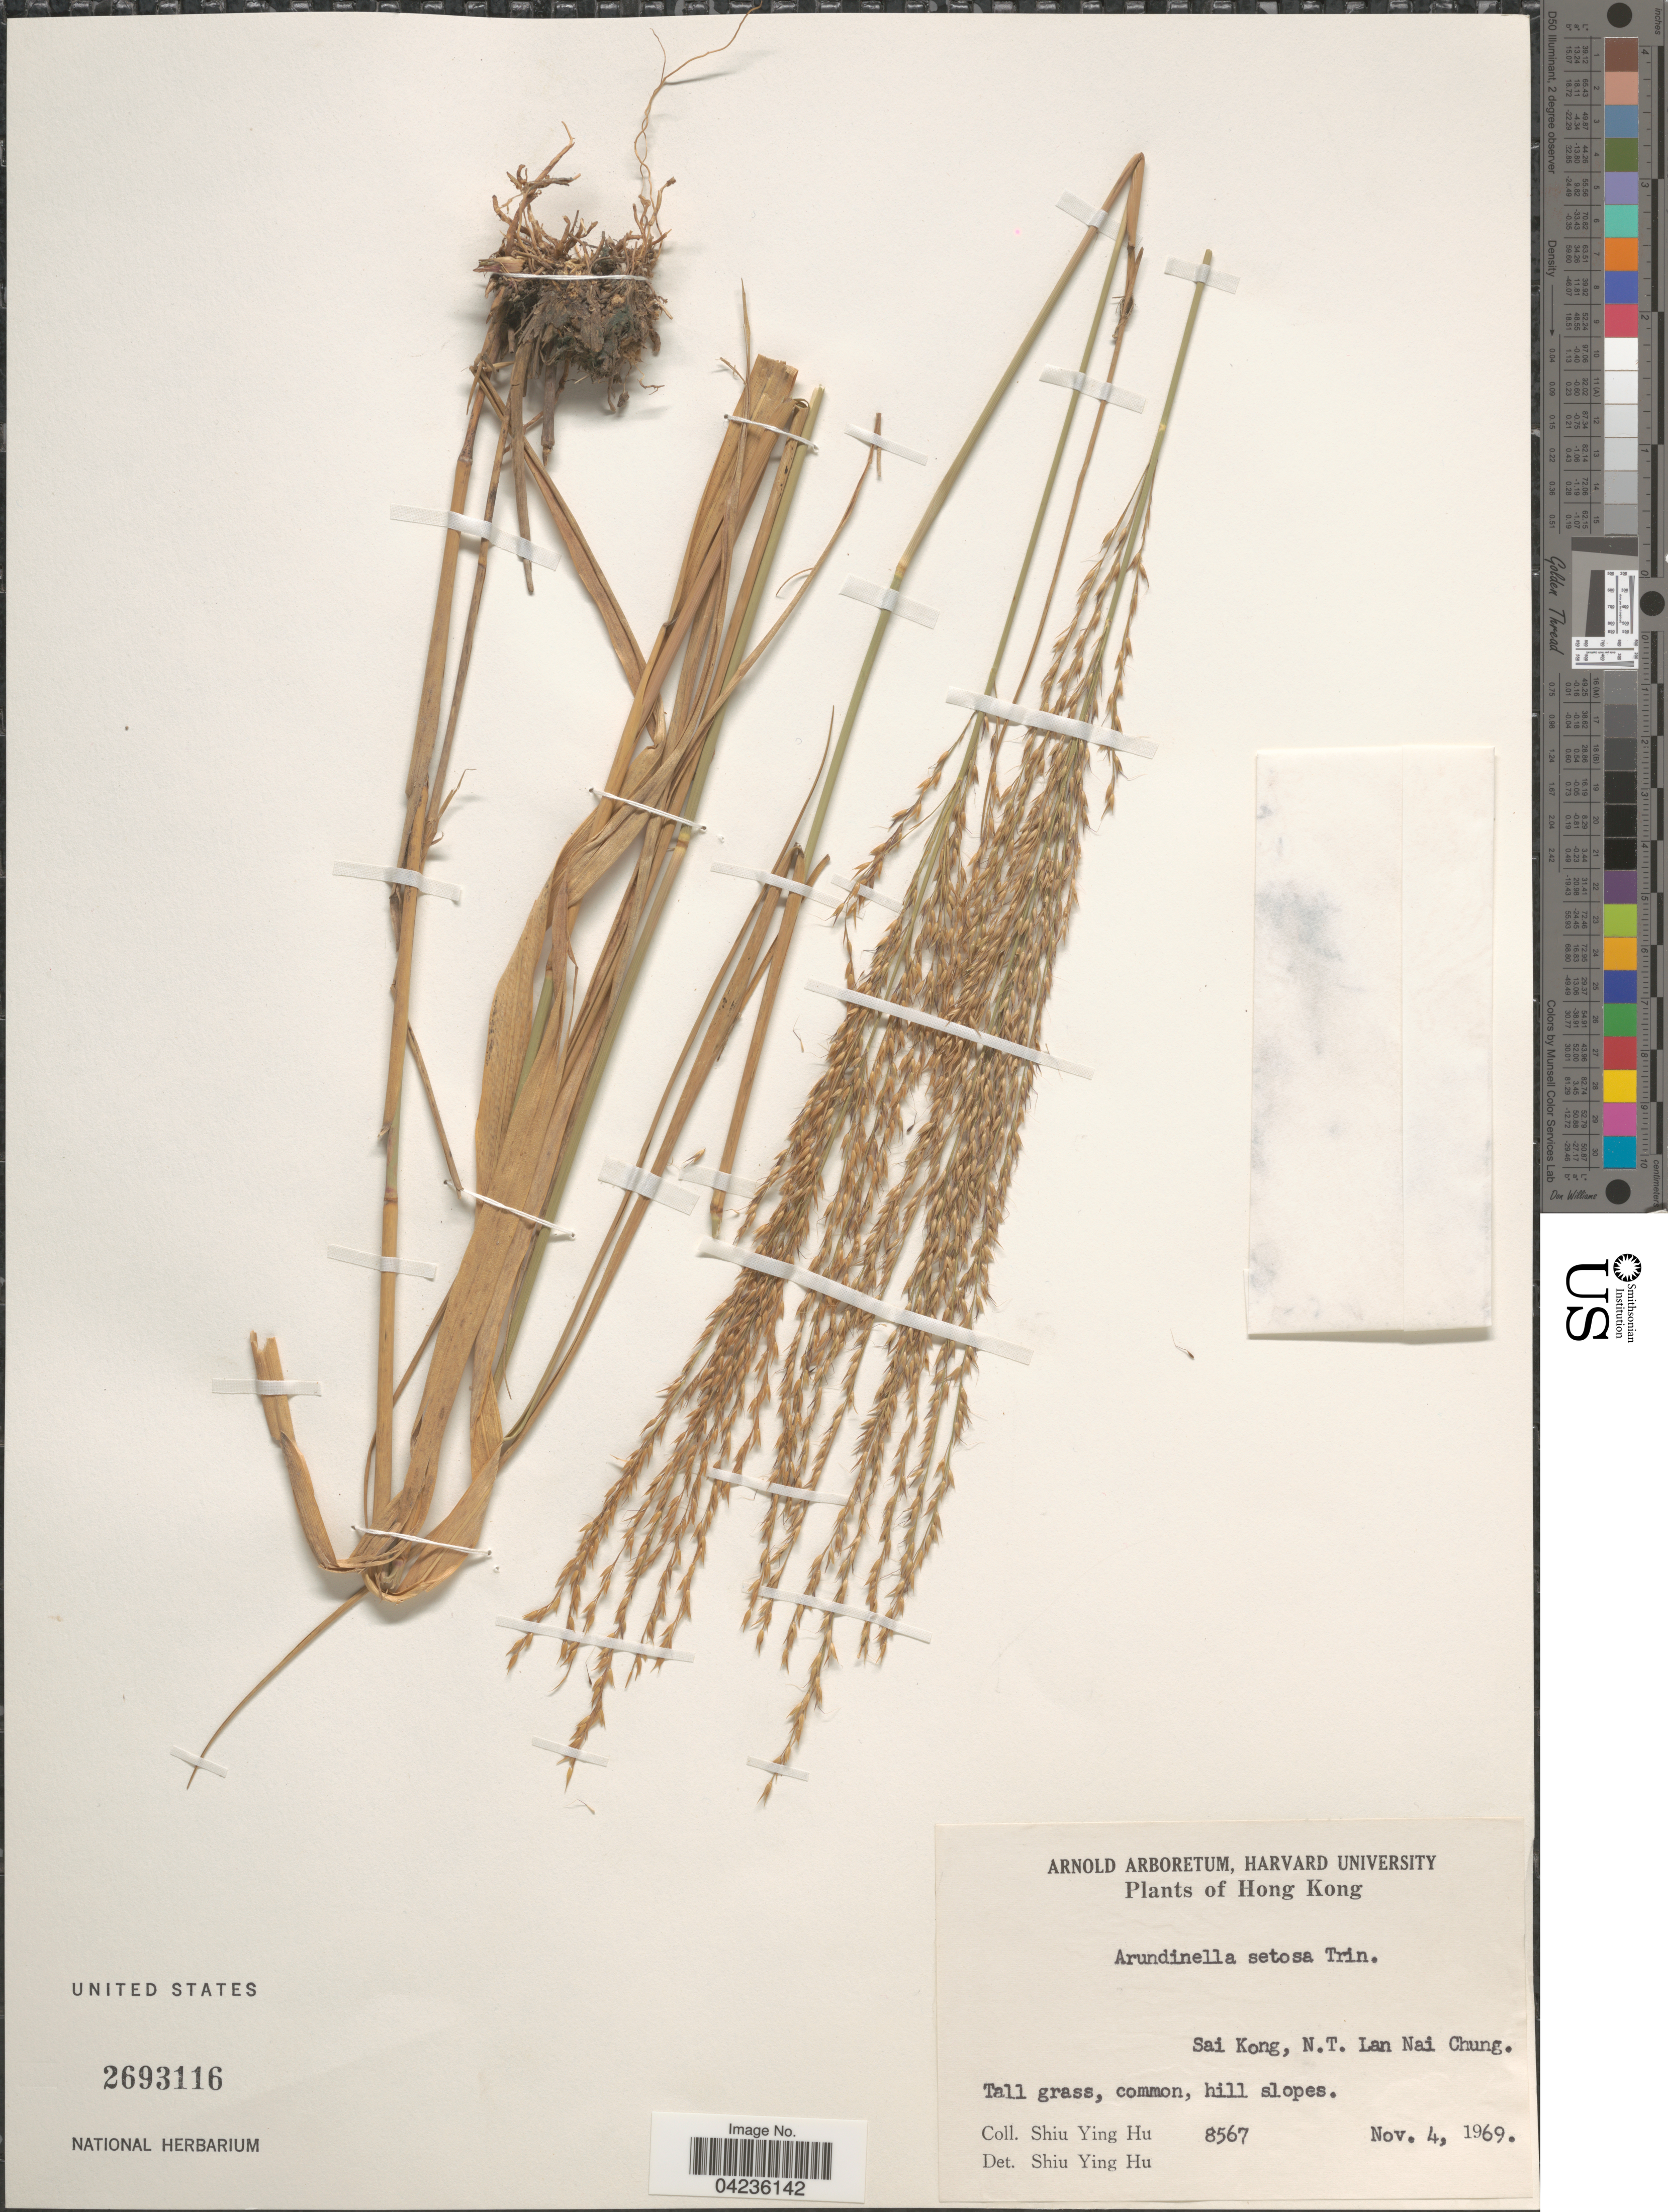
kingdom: Plantae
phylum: Tracheophyta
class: Liliopsida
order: Poales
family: Poaceae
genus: Arundinella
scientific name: Arundinella setosa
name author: Trin.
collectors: S. Y. Hu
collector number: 8567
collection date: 1969-11-04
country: China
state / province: Hong Kong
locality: Sai Kong, N. T. Lan Nai Chung.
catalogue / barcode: US 2693116